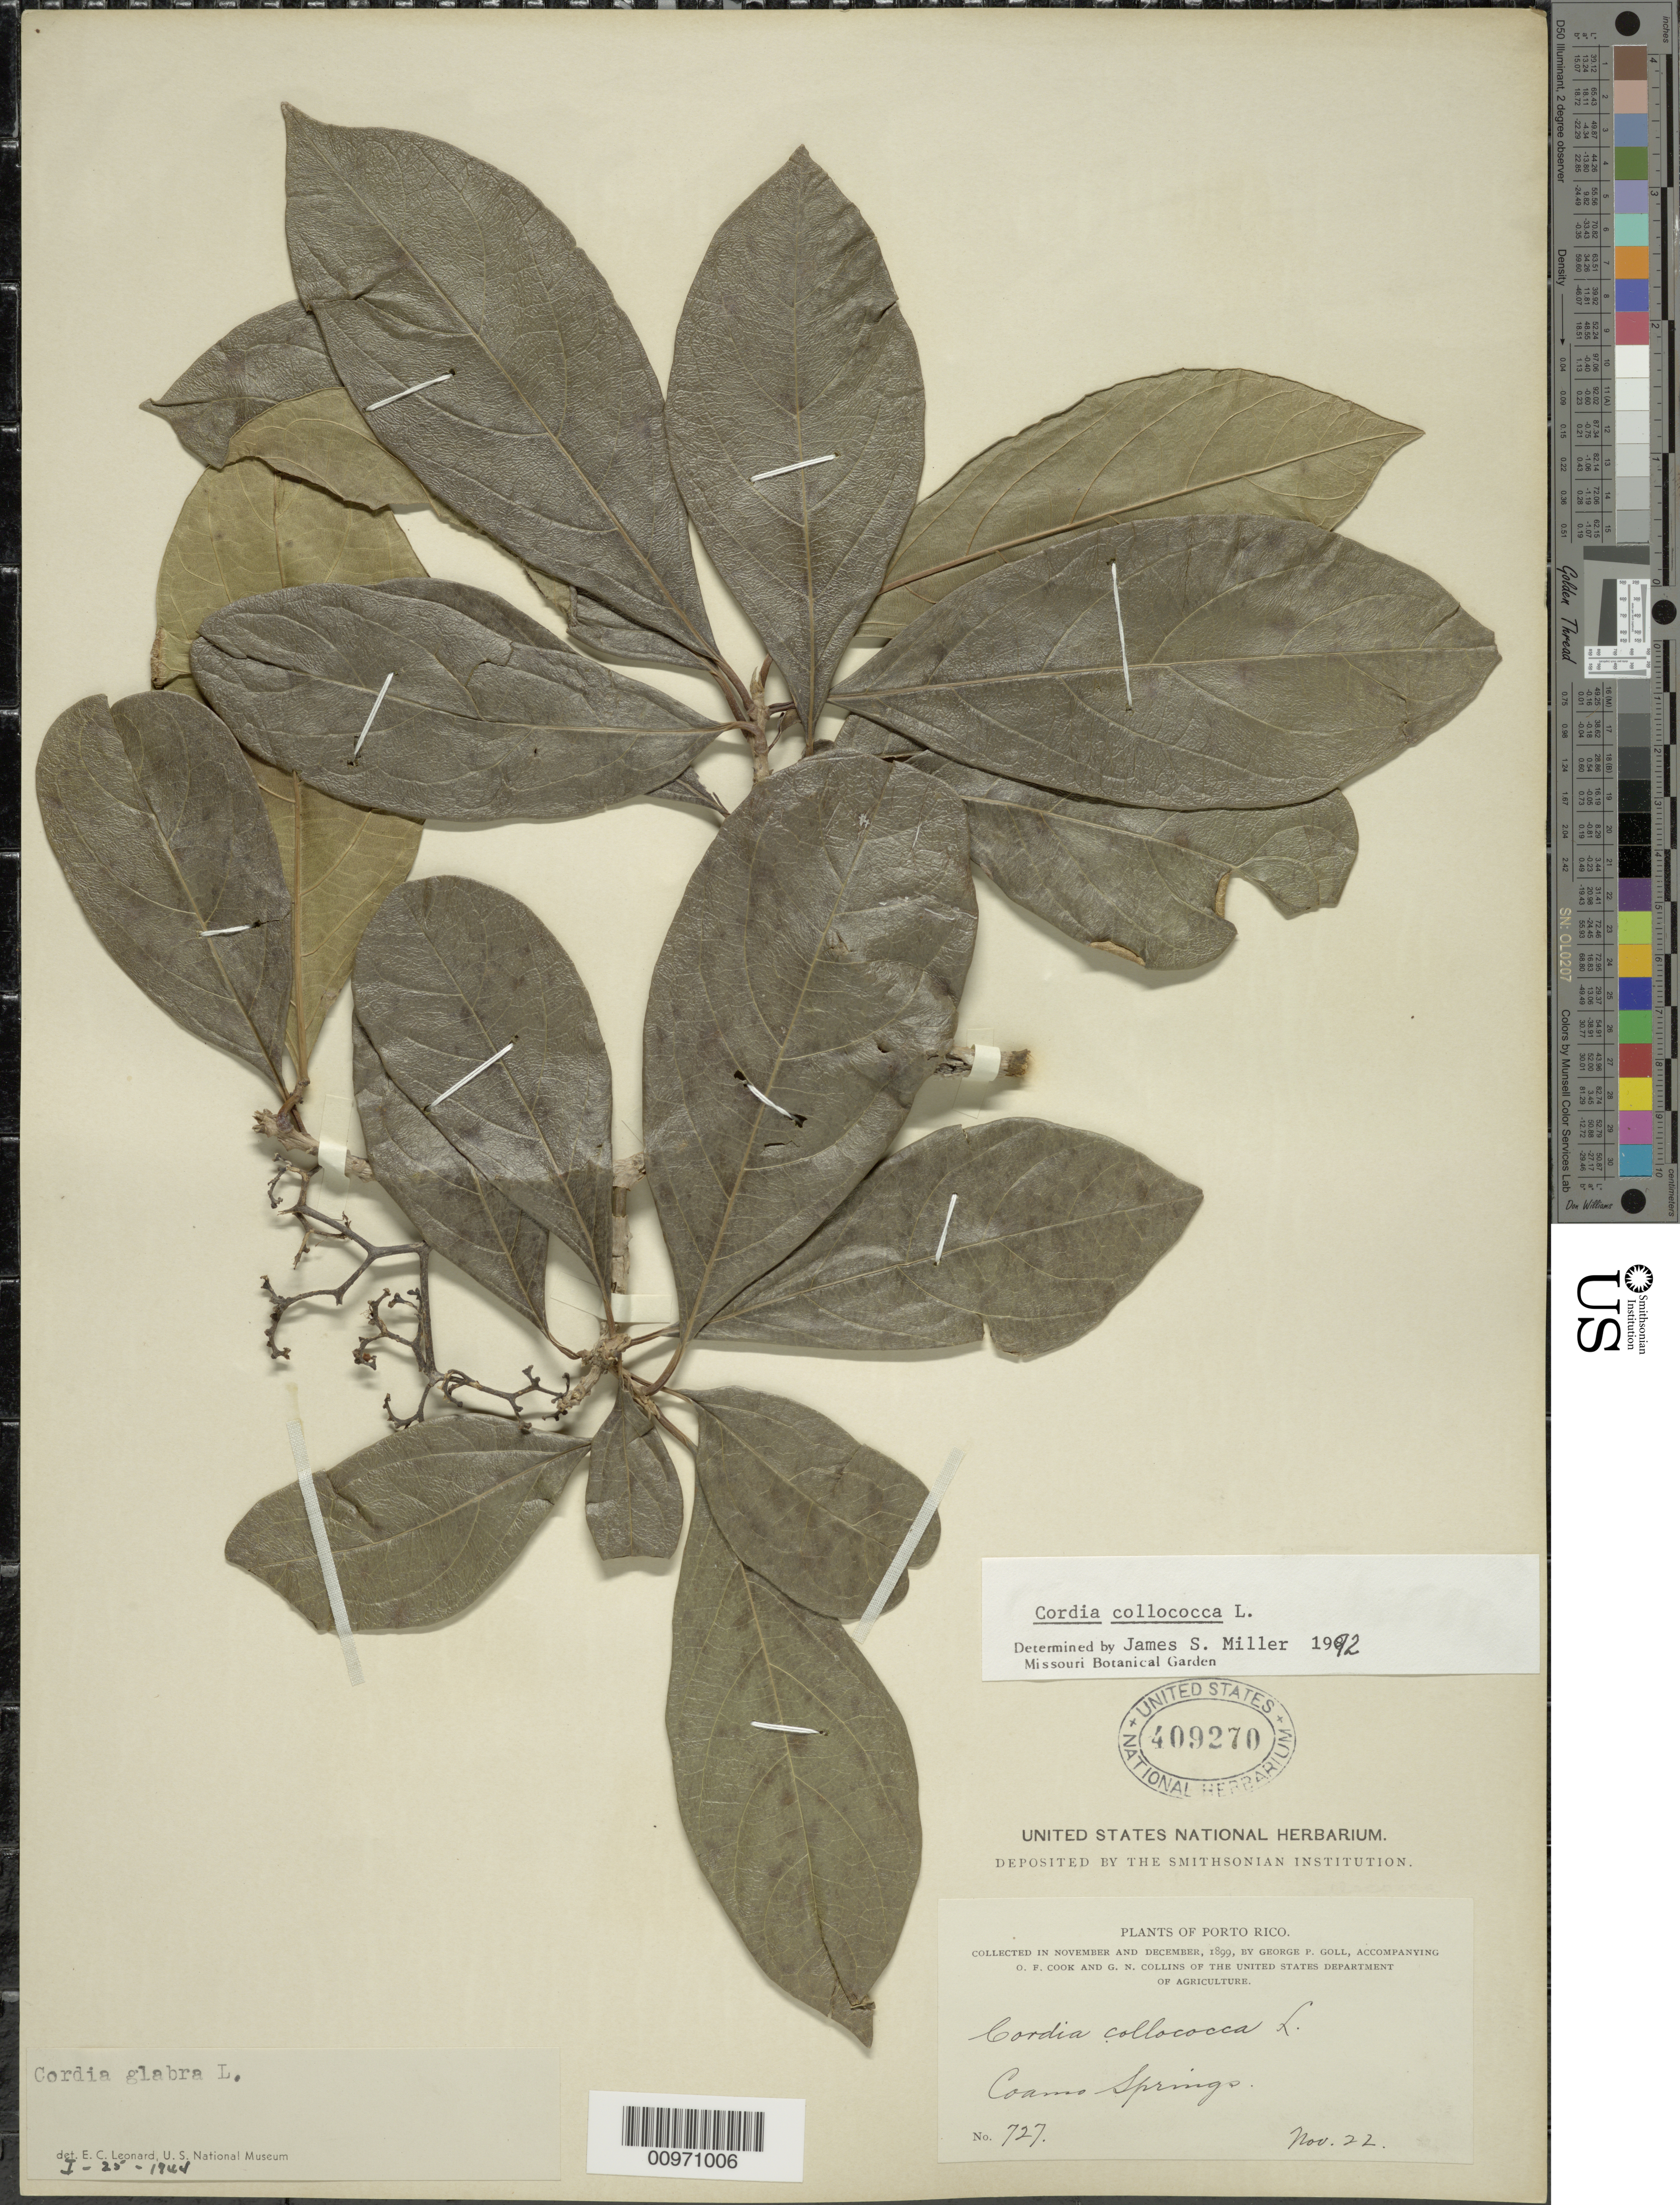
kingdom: Plantae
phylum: Tracheophyta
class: Magnoliopsida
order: Boraginales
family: Cordiaceae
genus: Cordia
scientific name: Cordia collococca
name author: L.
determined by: Miller, James S., (MO), Missouri Botanical Garden (UNITED STATES)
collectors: G. Goll, O. F. Cook & G. N. Collins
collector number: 727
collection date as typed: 22 Nov 1899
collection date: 1899-11-22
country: Puerto Rico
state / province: Coamo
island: Puerto Rico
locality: Coamo Springs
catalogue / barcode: US 409270